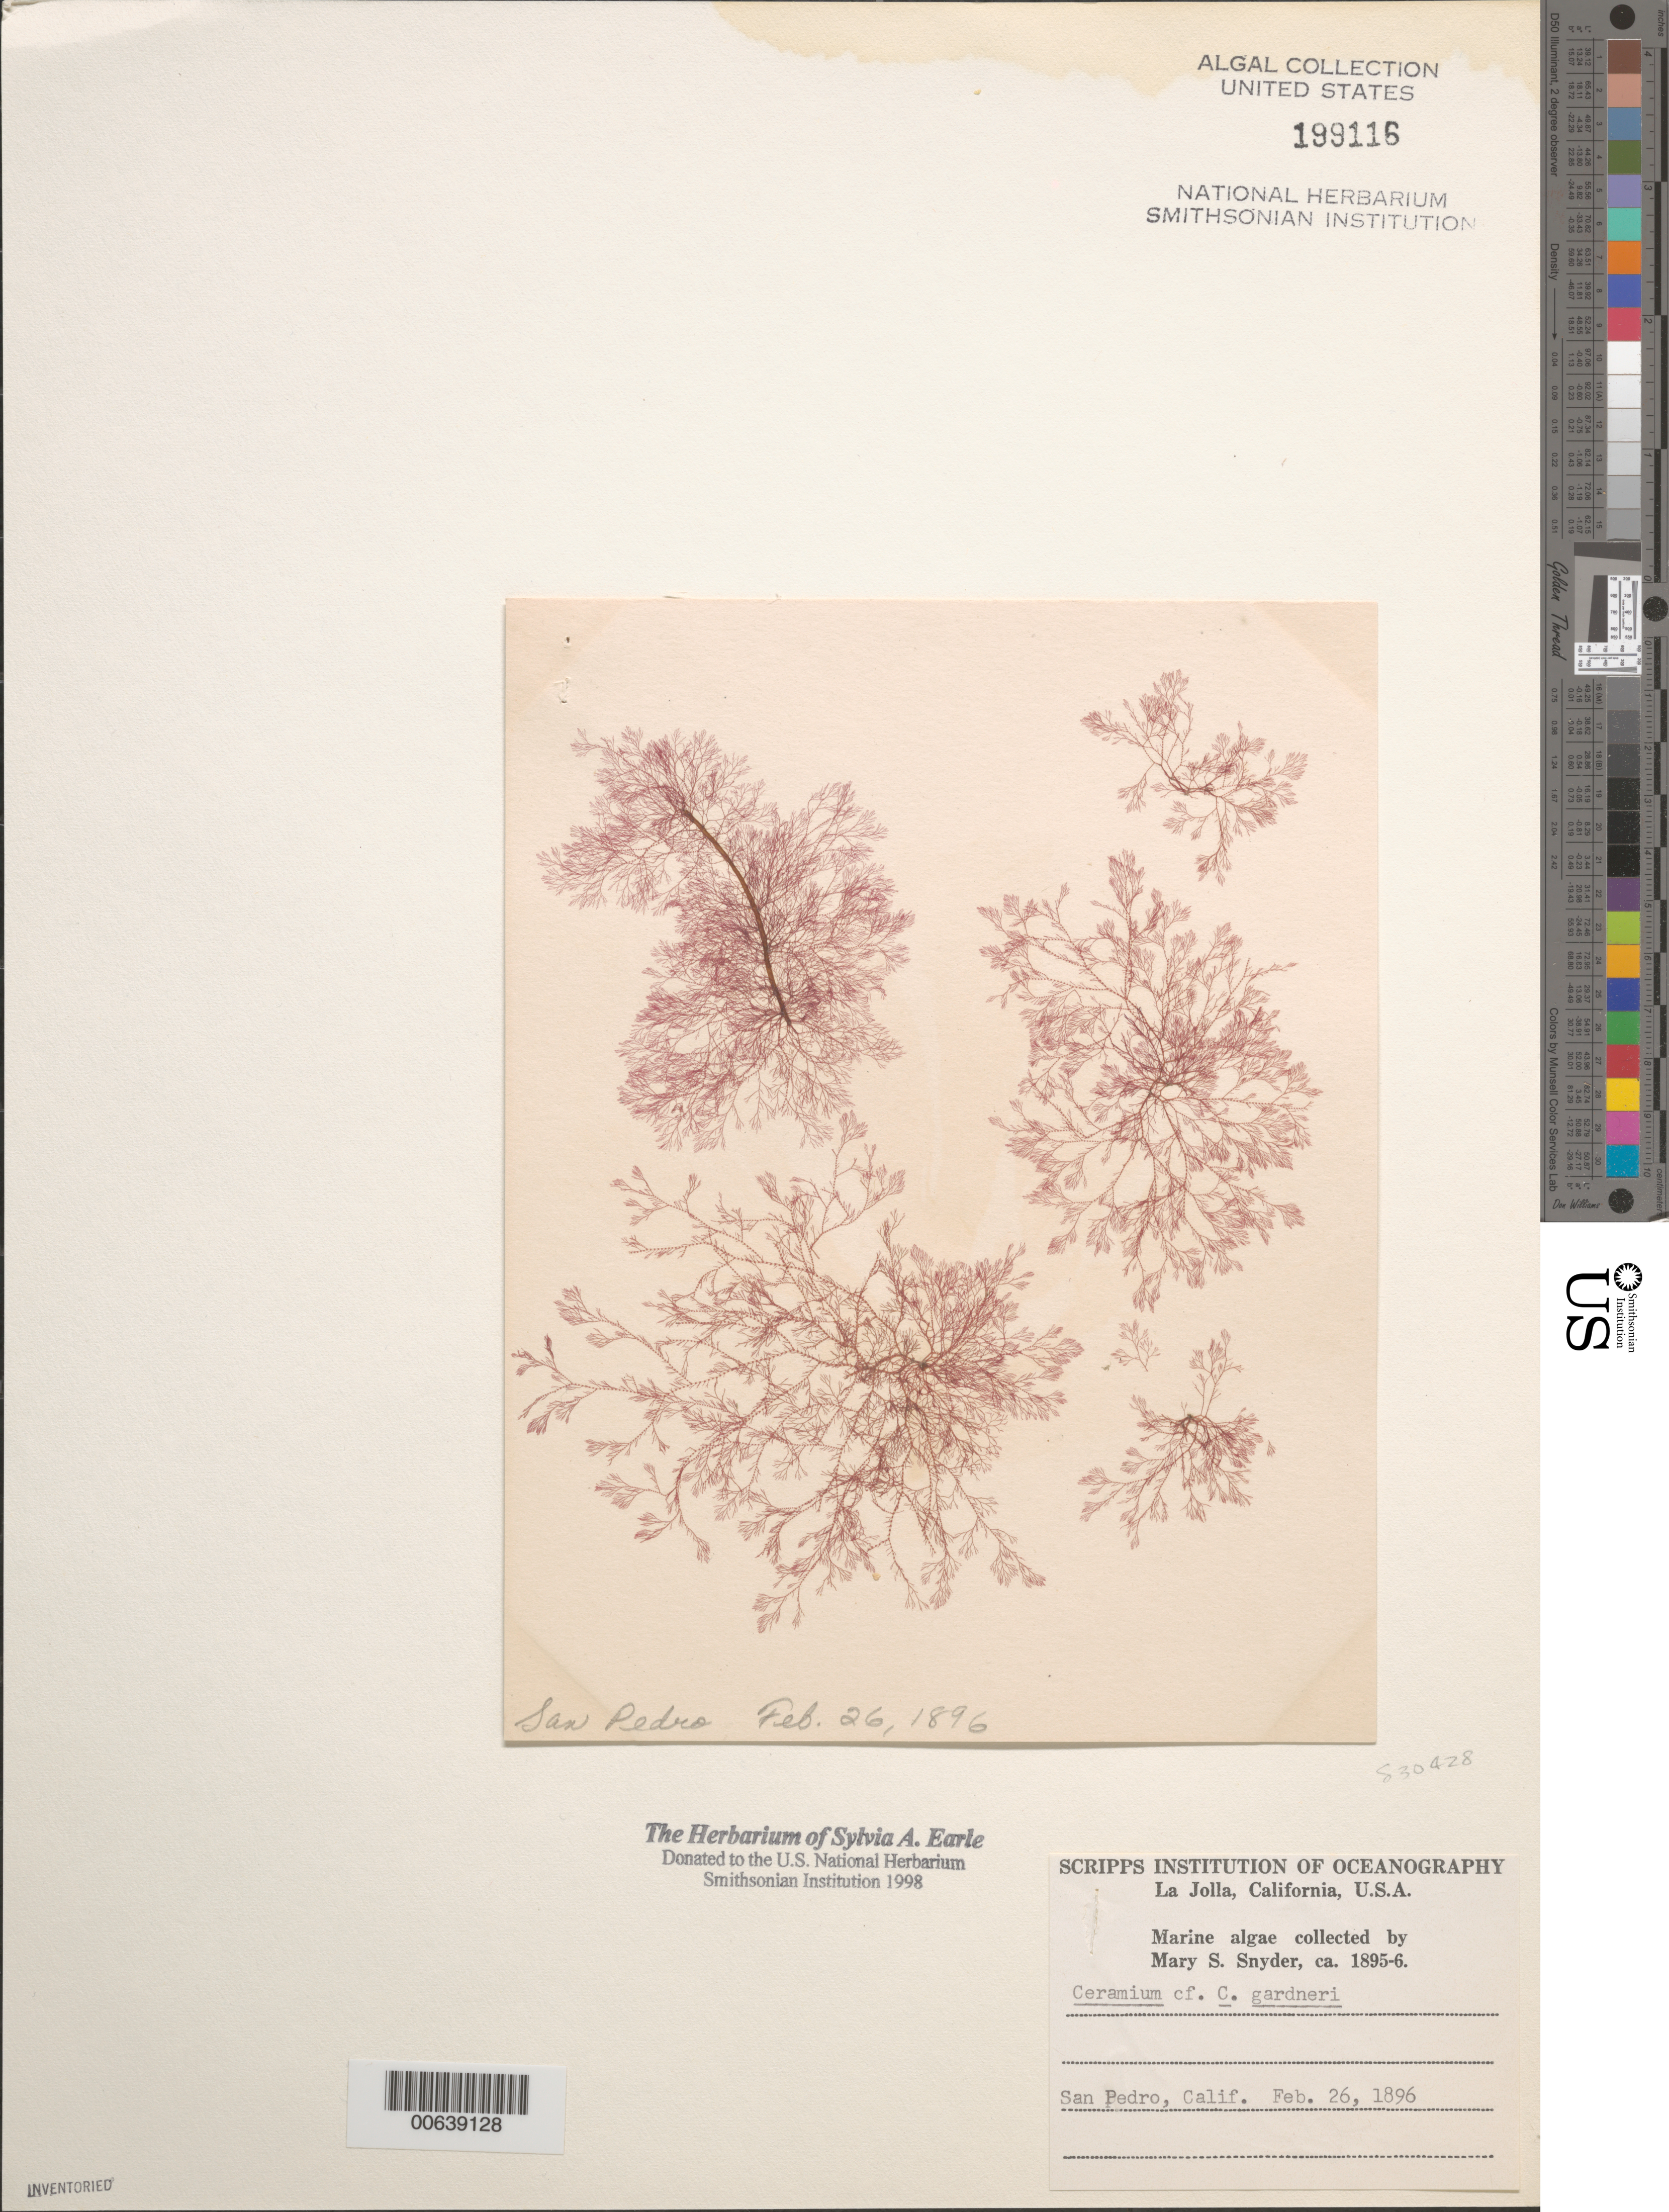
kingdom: Plantae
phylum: Rhodophyta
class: Florideophyceae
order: Ceramiales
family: Ceramiaceae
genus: Ceramium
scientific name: Ceramium gardneri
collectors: M. Snyder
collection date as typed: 26 Feb 1896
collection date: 1896-02-26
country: United States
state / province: California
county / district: Los Angeles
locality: San Pedro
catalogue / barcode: US 199116